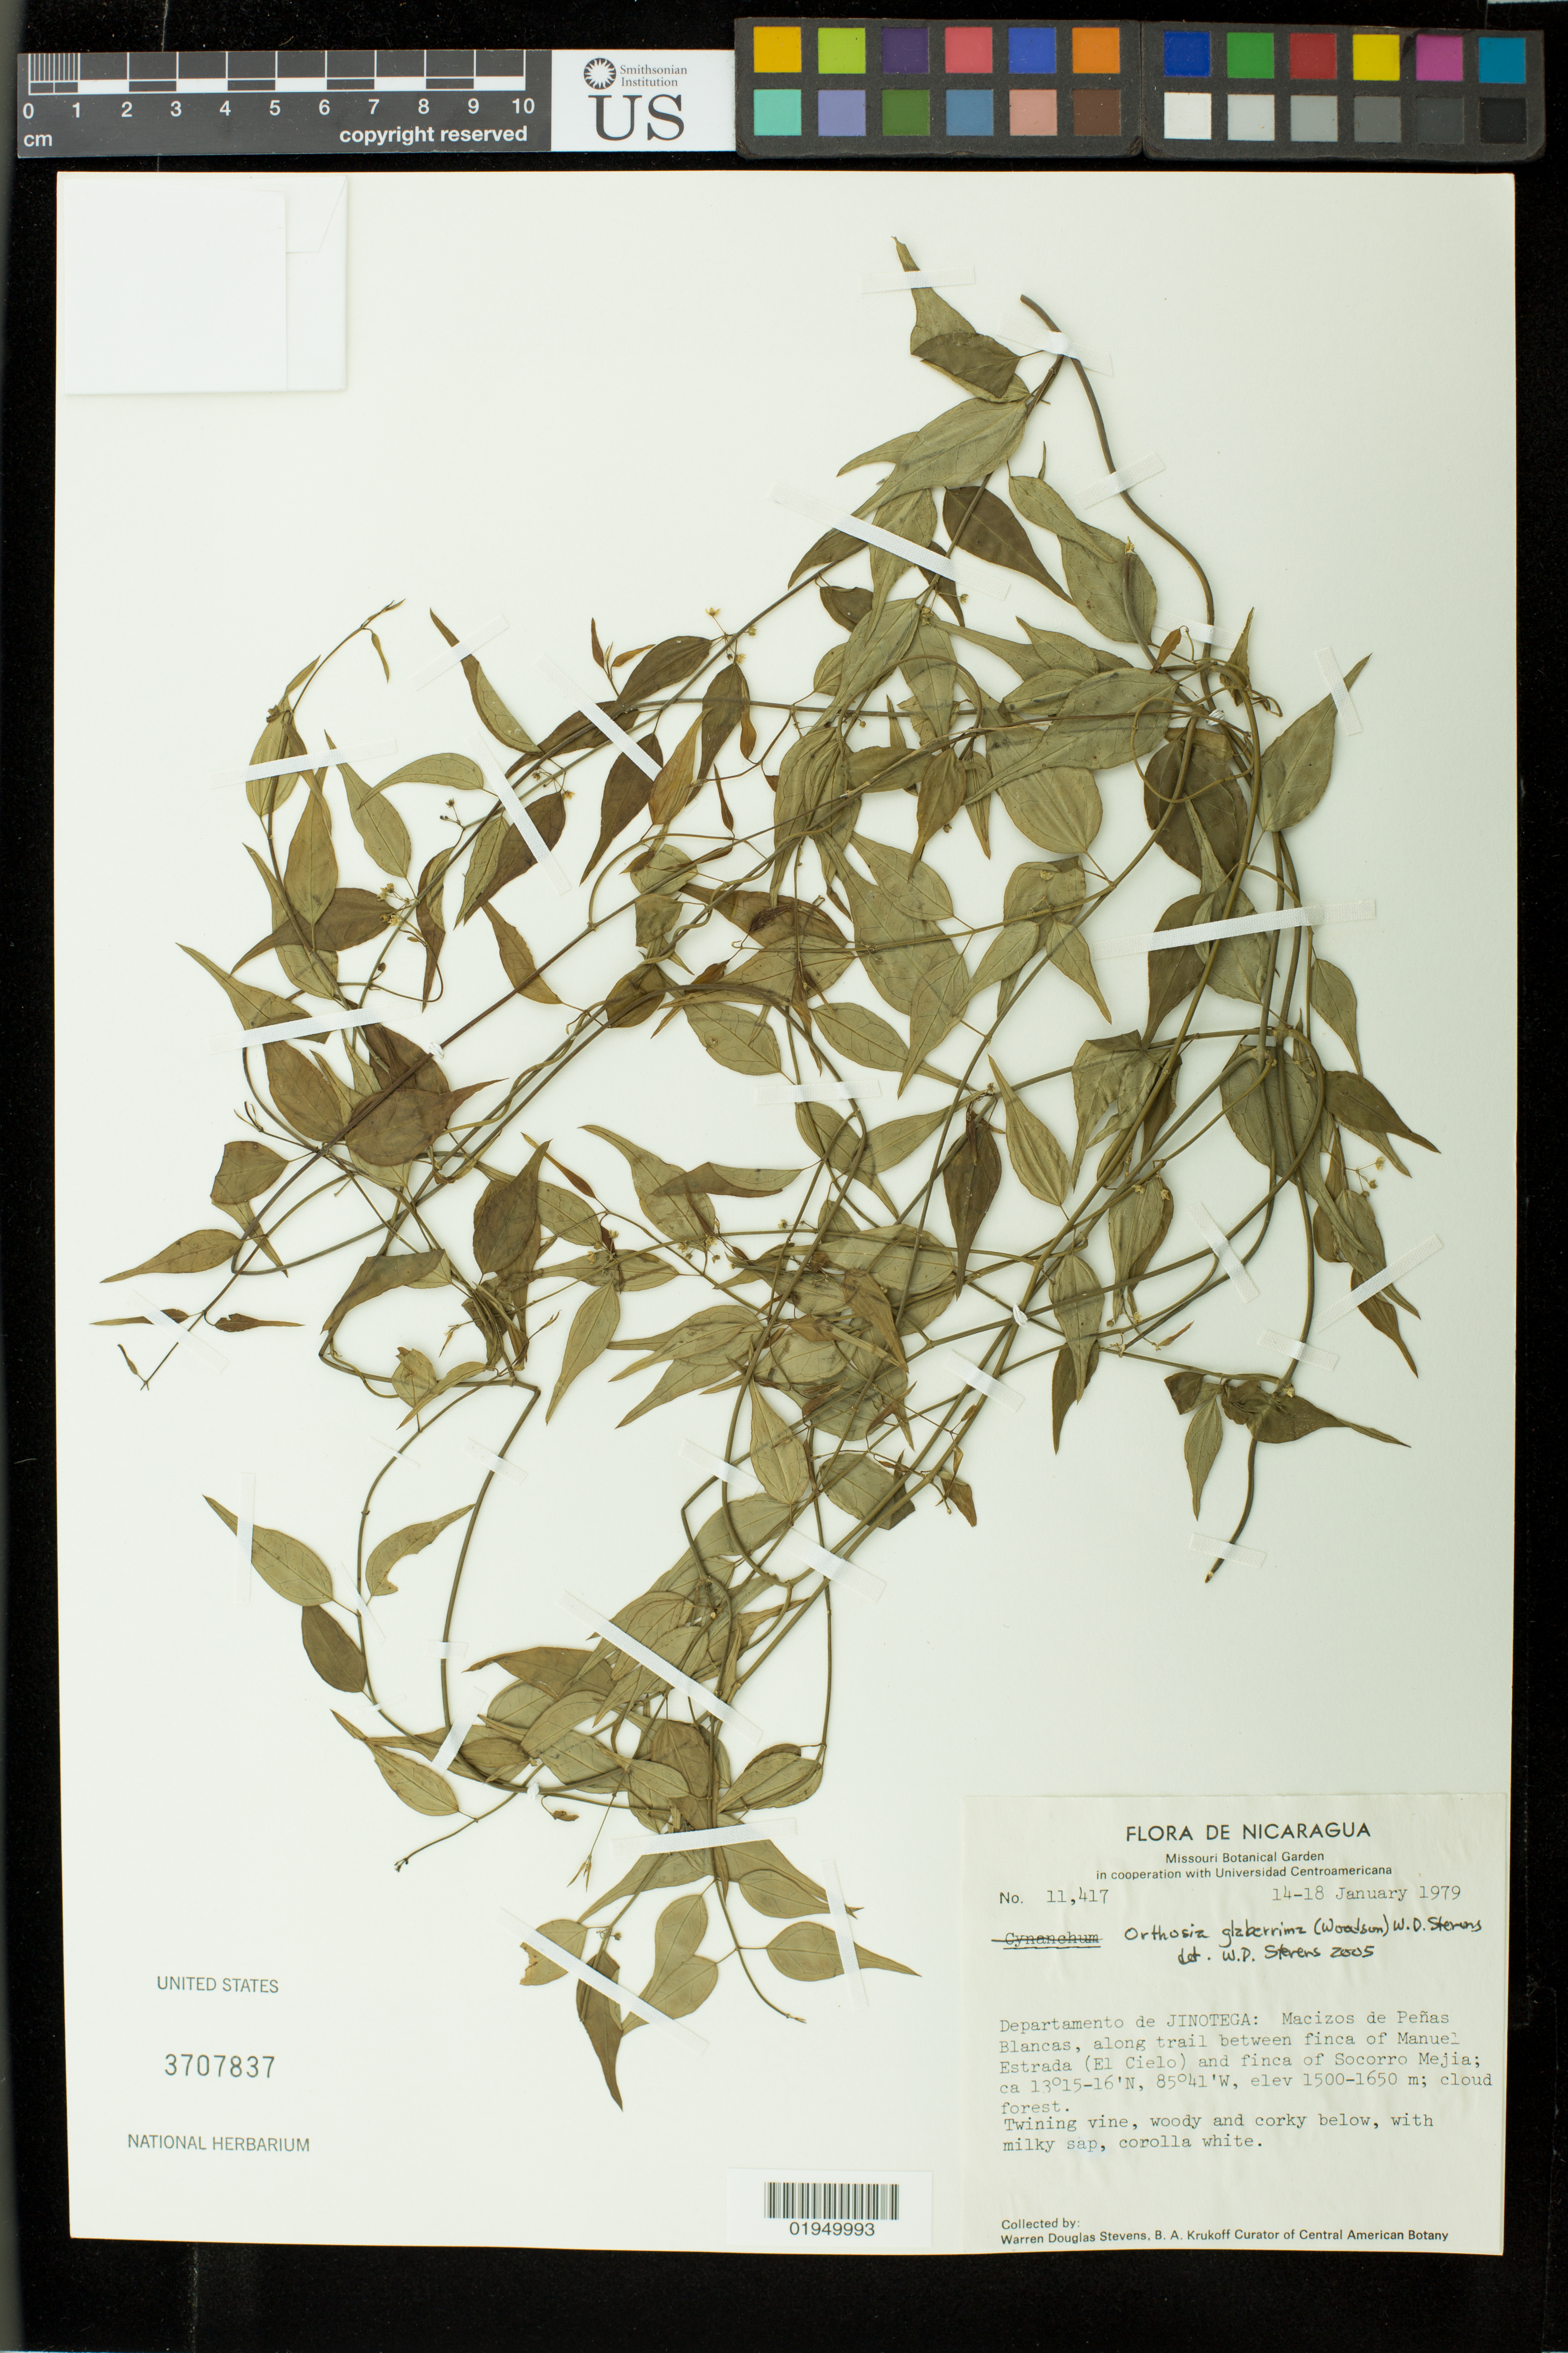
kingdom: Plantae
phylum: Tracheophyta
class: Magnoliopsida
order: Gentianales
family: Apocynaceae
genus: Orthosia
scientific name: Orthosia glaberrima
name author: (Woodson) W.D. Stevens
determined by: Stevens, W. Douglas, Missouri Botanical Garden (MO)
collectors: W. D. Stevens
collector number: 11417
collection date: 1979-01-14/1979-01-18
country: Nicaragua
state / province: Jinotega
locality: Macizos de Penas Blancas, along trail between finca of Manuel Estrada (El Cielo) and finca of Socorro Mejia.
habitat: Cloud forest.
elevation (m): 1500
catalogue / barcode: US 3707837